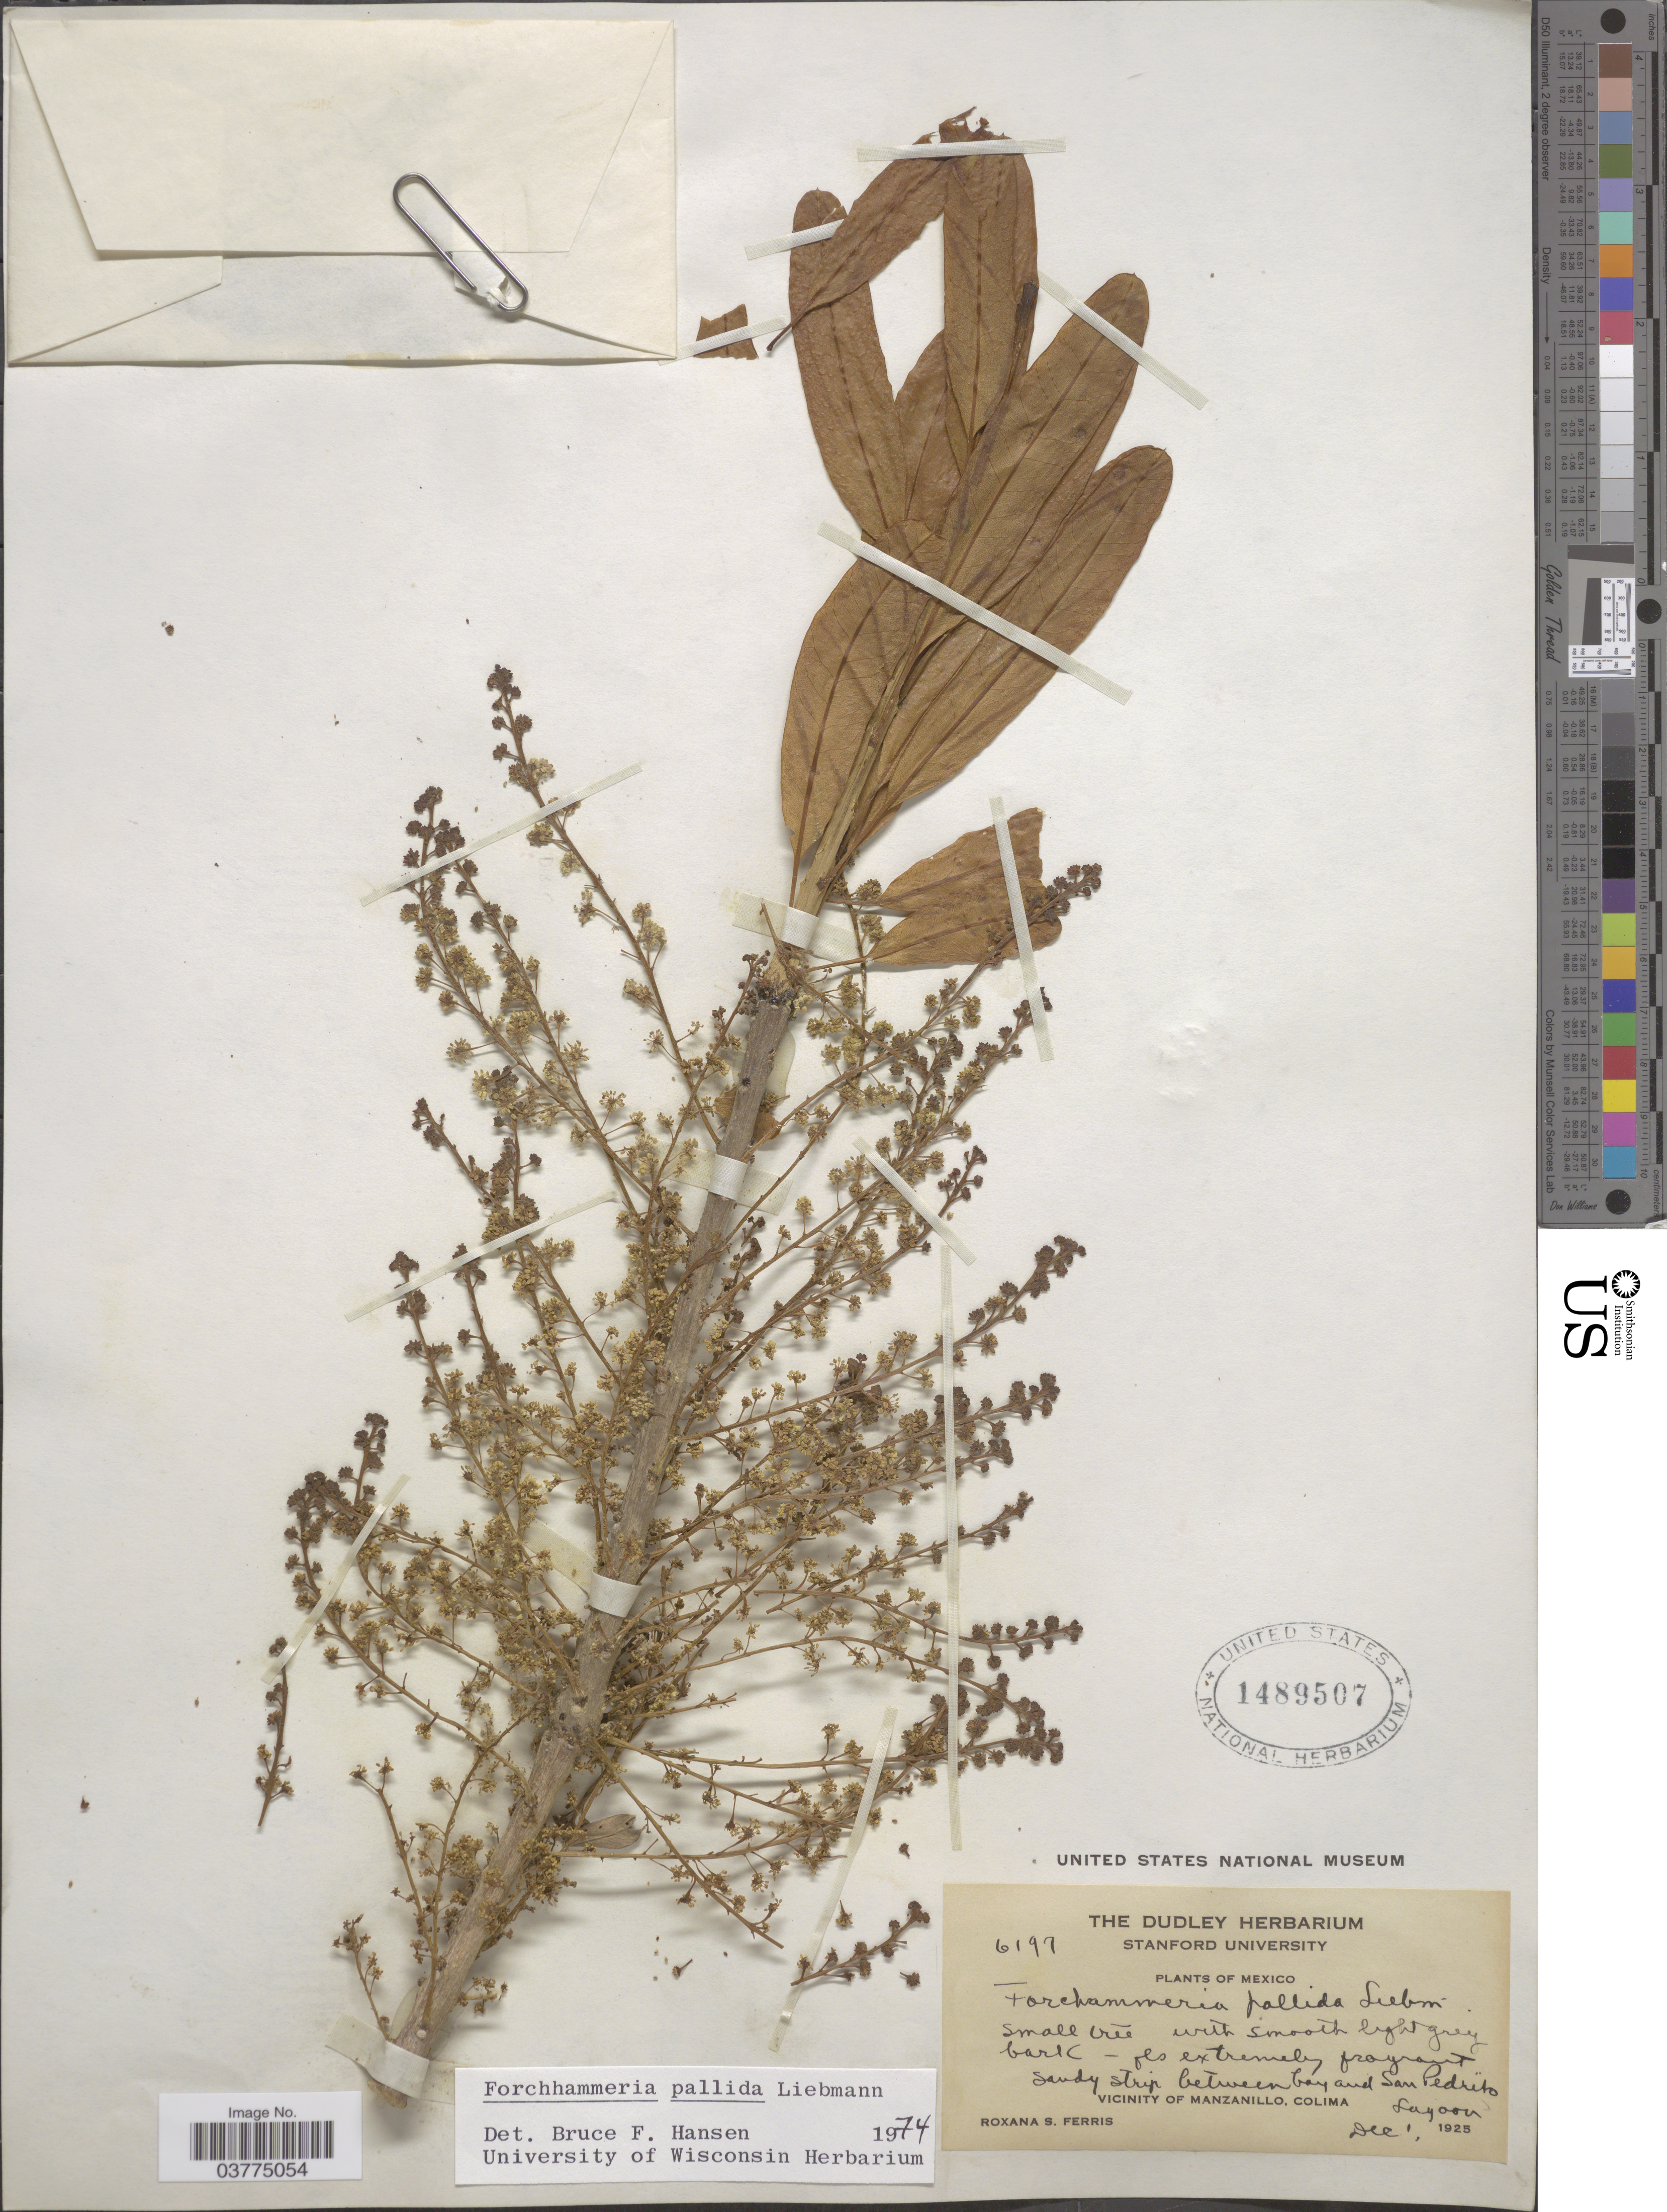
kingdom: Plantae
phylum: Tracheophyta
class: Magnoliopsida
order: Brassicales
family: Stixaceae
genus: Forchhammeria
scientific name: Forchhammeria pallida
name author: Liebm.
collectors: R. S. Ferris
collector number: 6197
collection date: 1925-12-01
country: Mexico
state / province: Colima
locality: Sandy strip between bay and San Pedrito Lagoon. Vicinity of Manzanillo.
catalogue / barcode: US 1489507